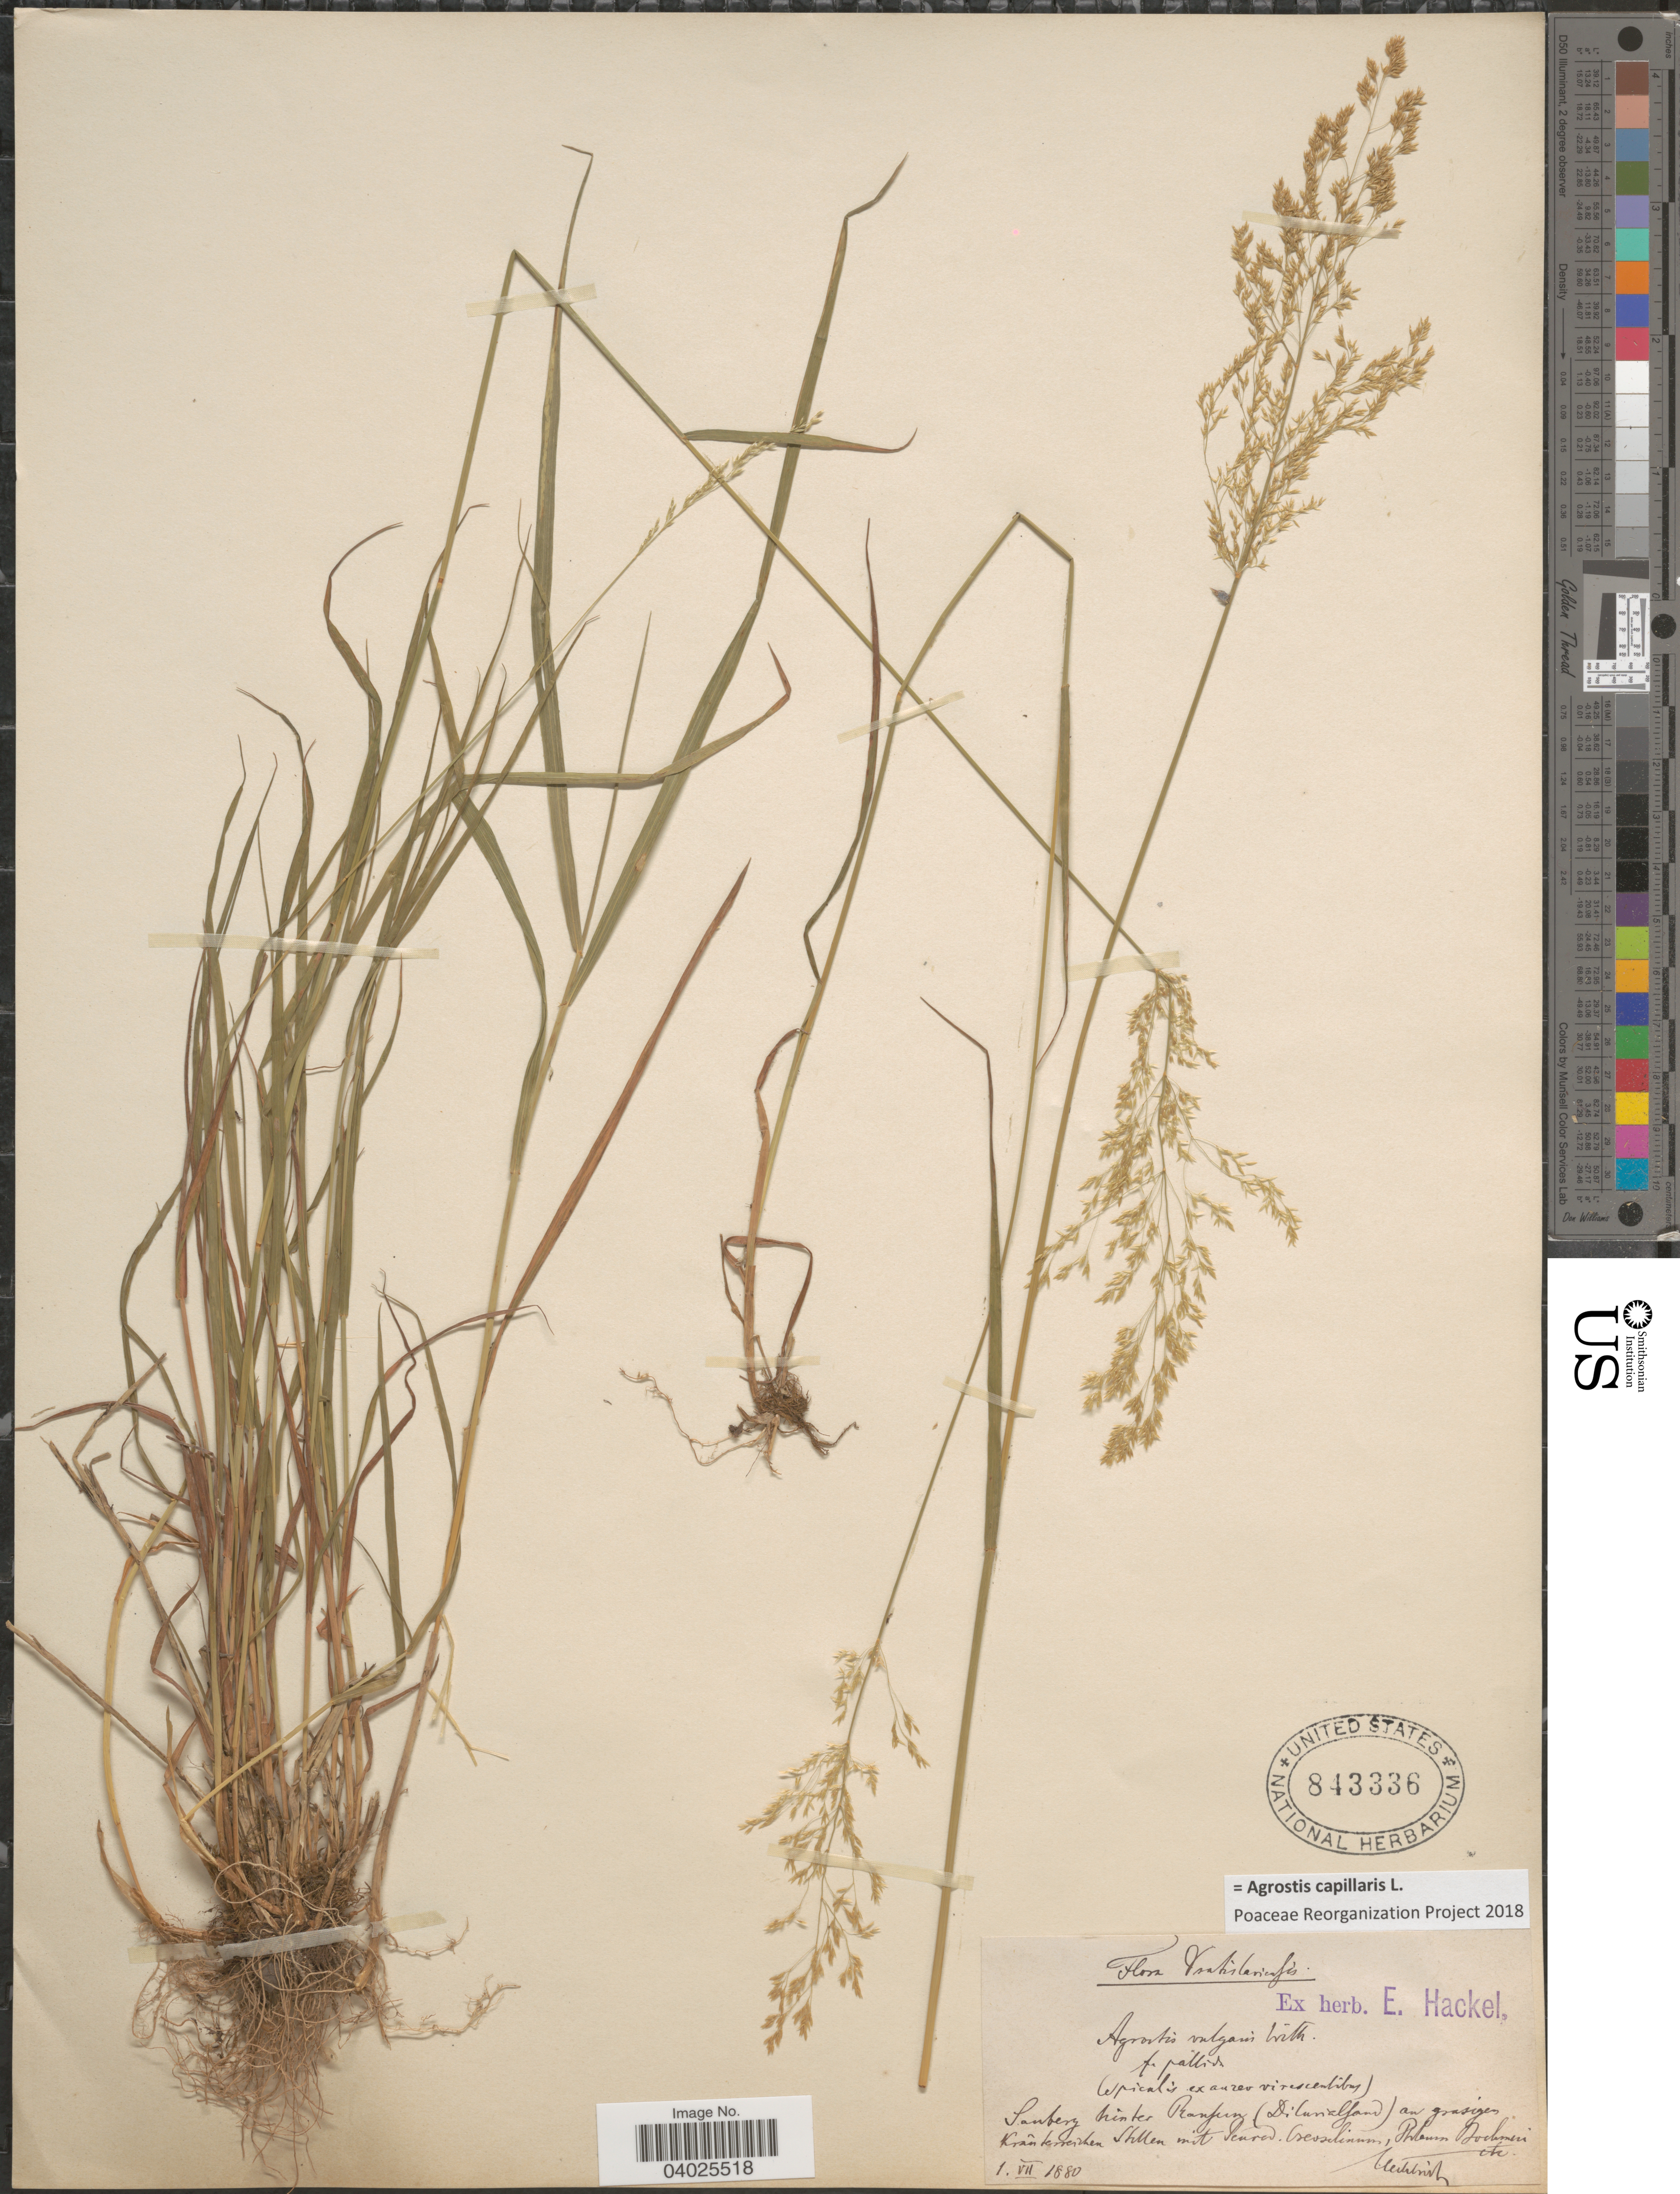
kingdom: Plantae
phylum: Tracheophyta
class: Liliopsida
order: Poales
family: Poaceae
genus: Agrostis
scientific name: Agrostis capillaris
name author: L.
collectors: Heidenreich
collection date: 1880-07-01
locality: Sanberg hinter Ranfern (Dilurialsan) an grasizen. Krãnterreichen Stillen mitt Peured. [interpreted]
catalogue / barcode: US 843336